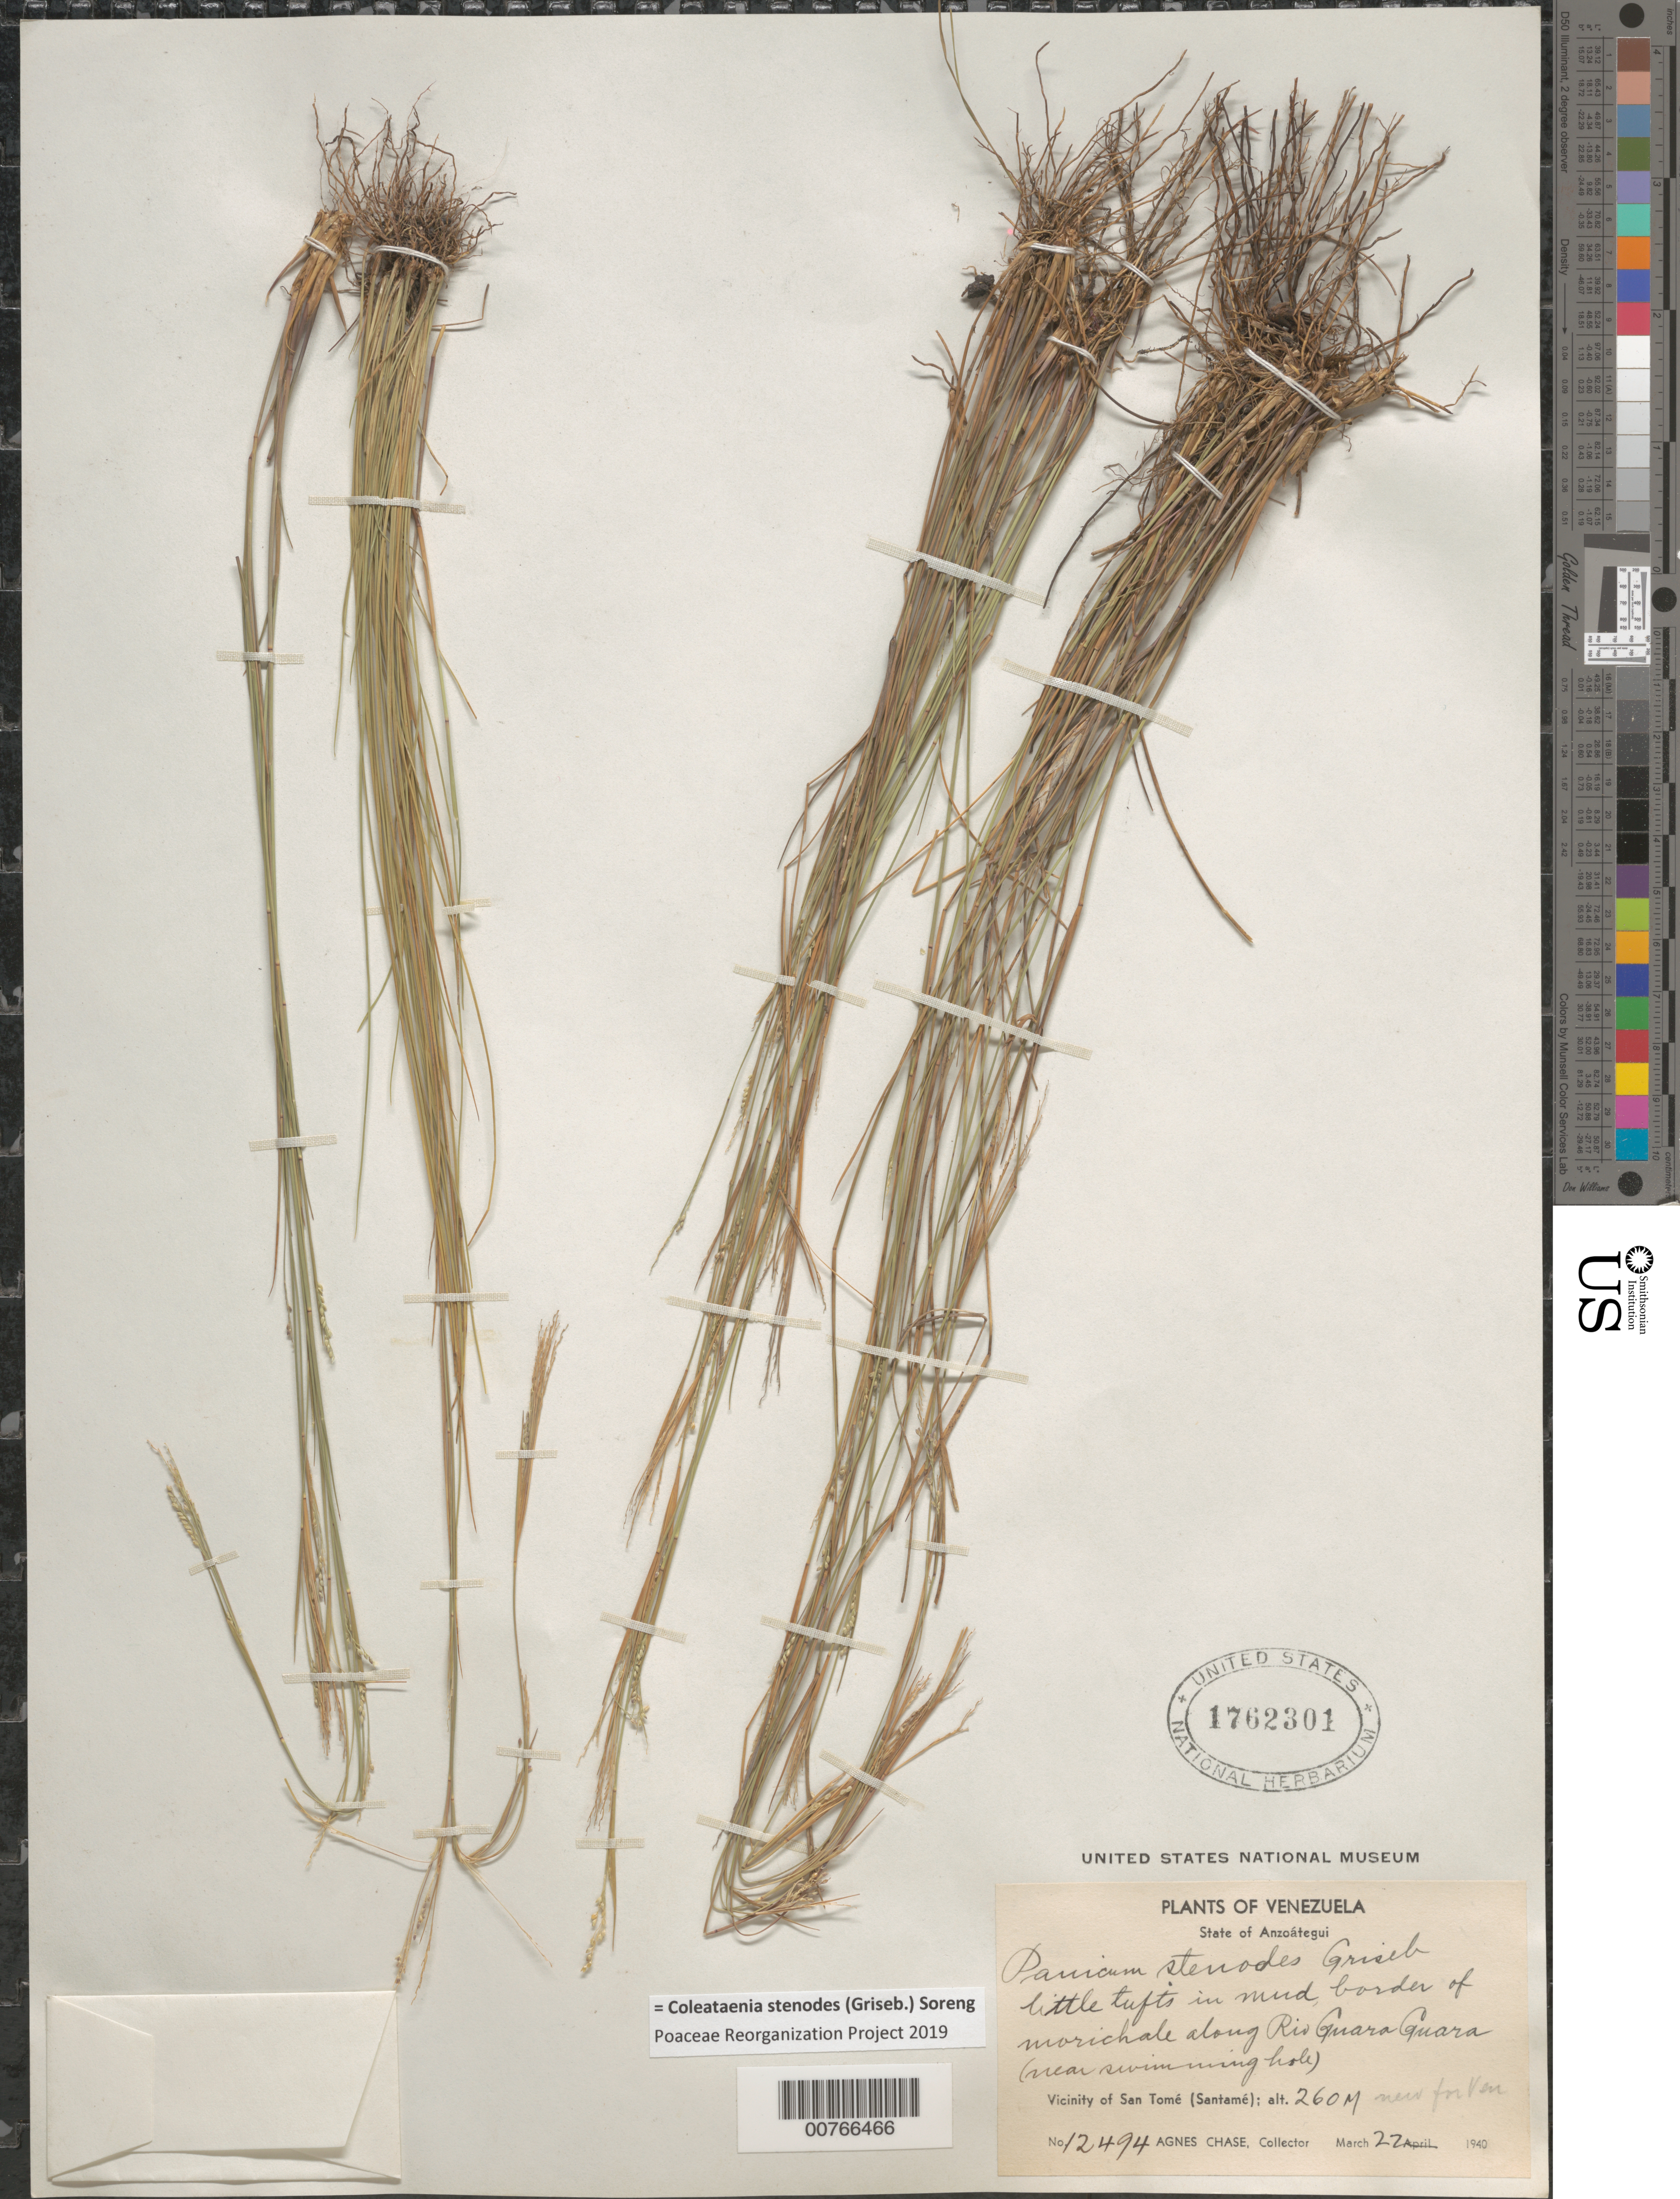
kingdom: Plantae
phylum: Tracheophyta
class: Liliopsida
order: Poales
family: Poaceae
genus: Panicum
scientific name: Panicum stenodes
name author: Griseb.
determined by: Chase, [M.] Agnes, (US)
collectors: A. Chase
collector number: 12494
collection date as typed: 22 Mar 1940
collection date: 1940-03-22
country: Venezuela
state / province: Anzoátegui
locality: Vicinity of San Tomé (Santamé)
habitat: little tufts in mud, border of morichale along Rio Guara Guara (near swimming hole)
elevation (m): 260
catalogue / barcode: US 1762301